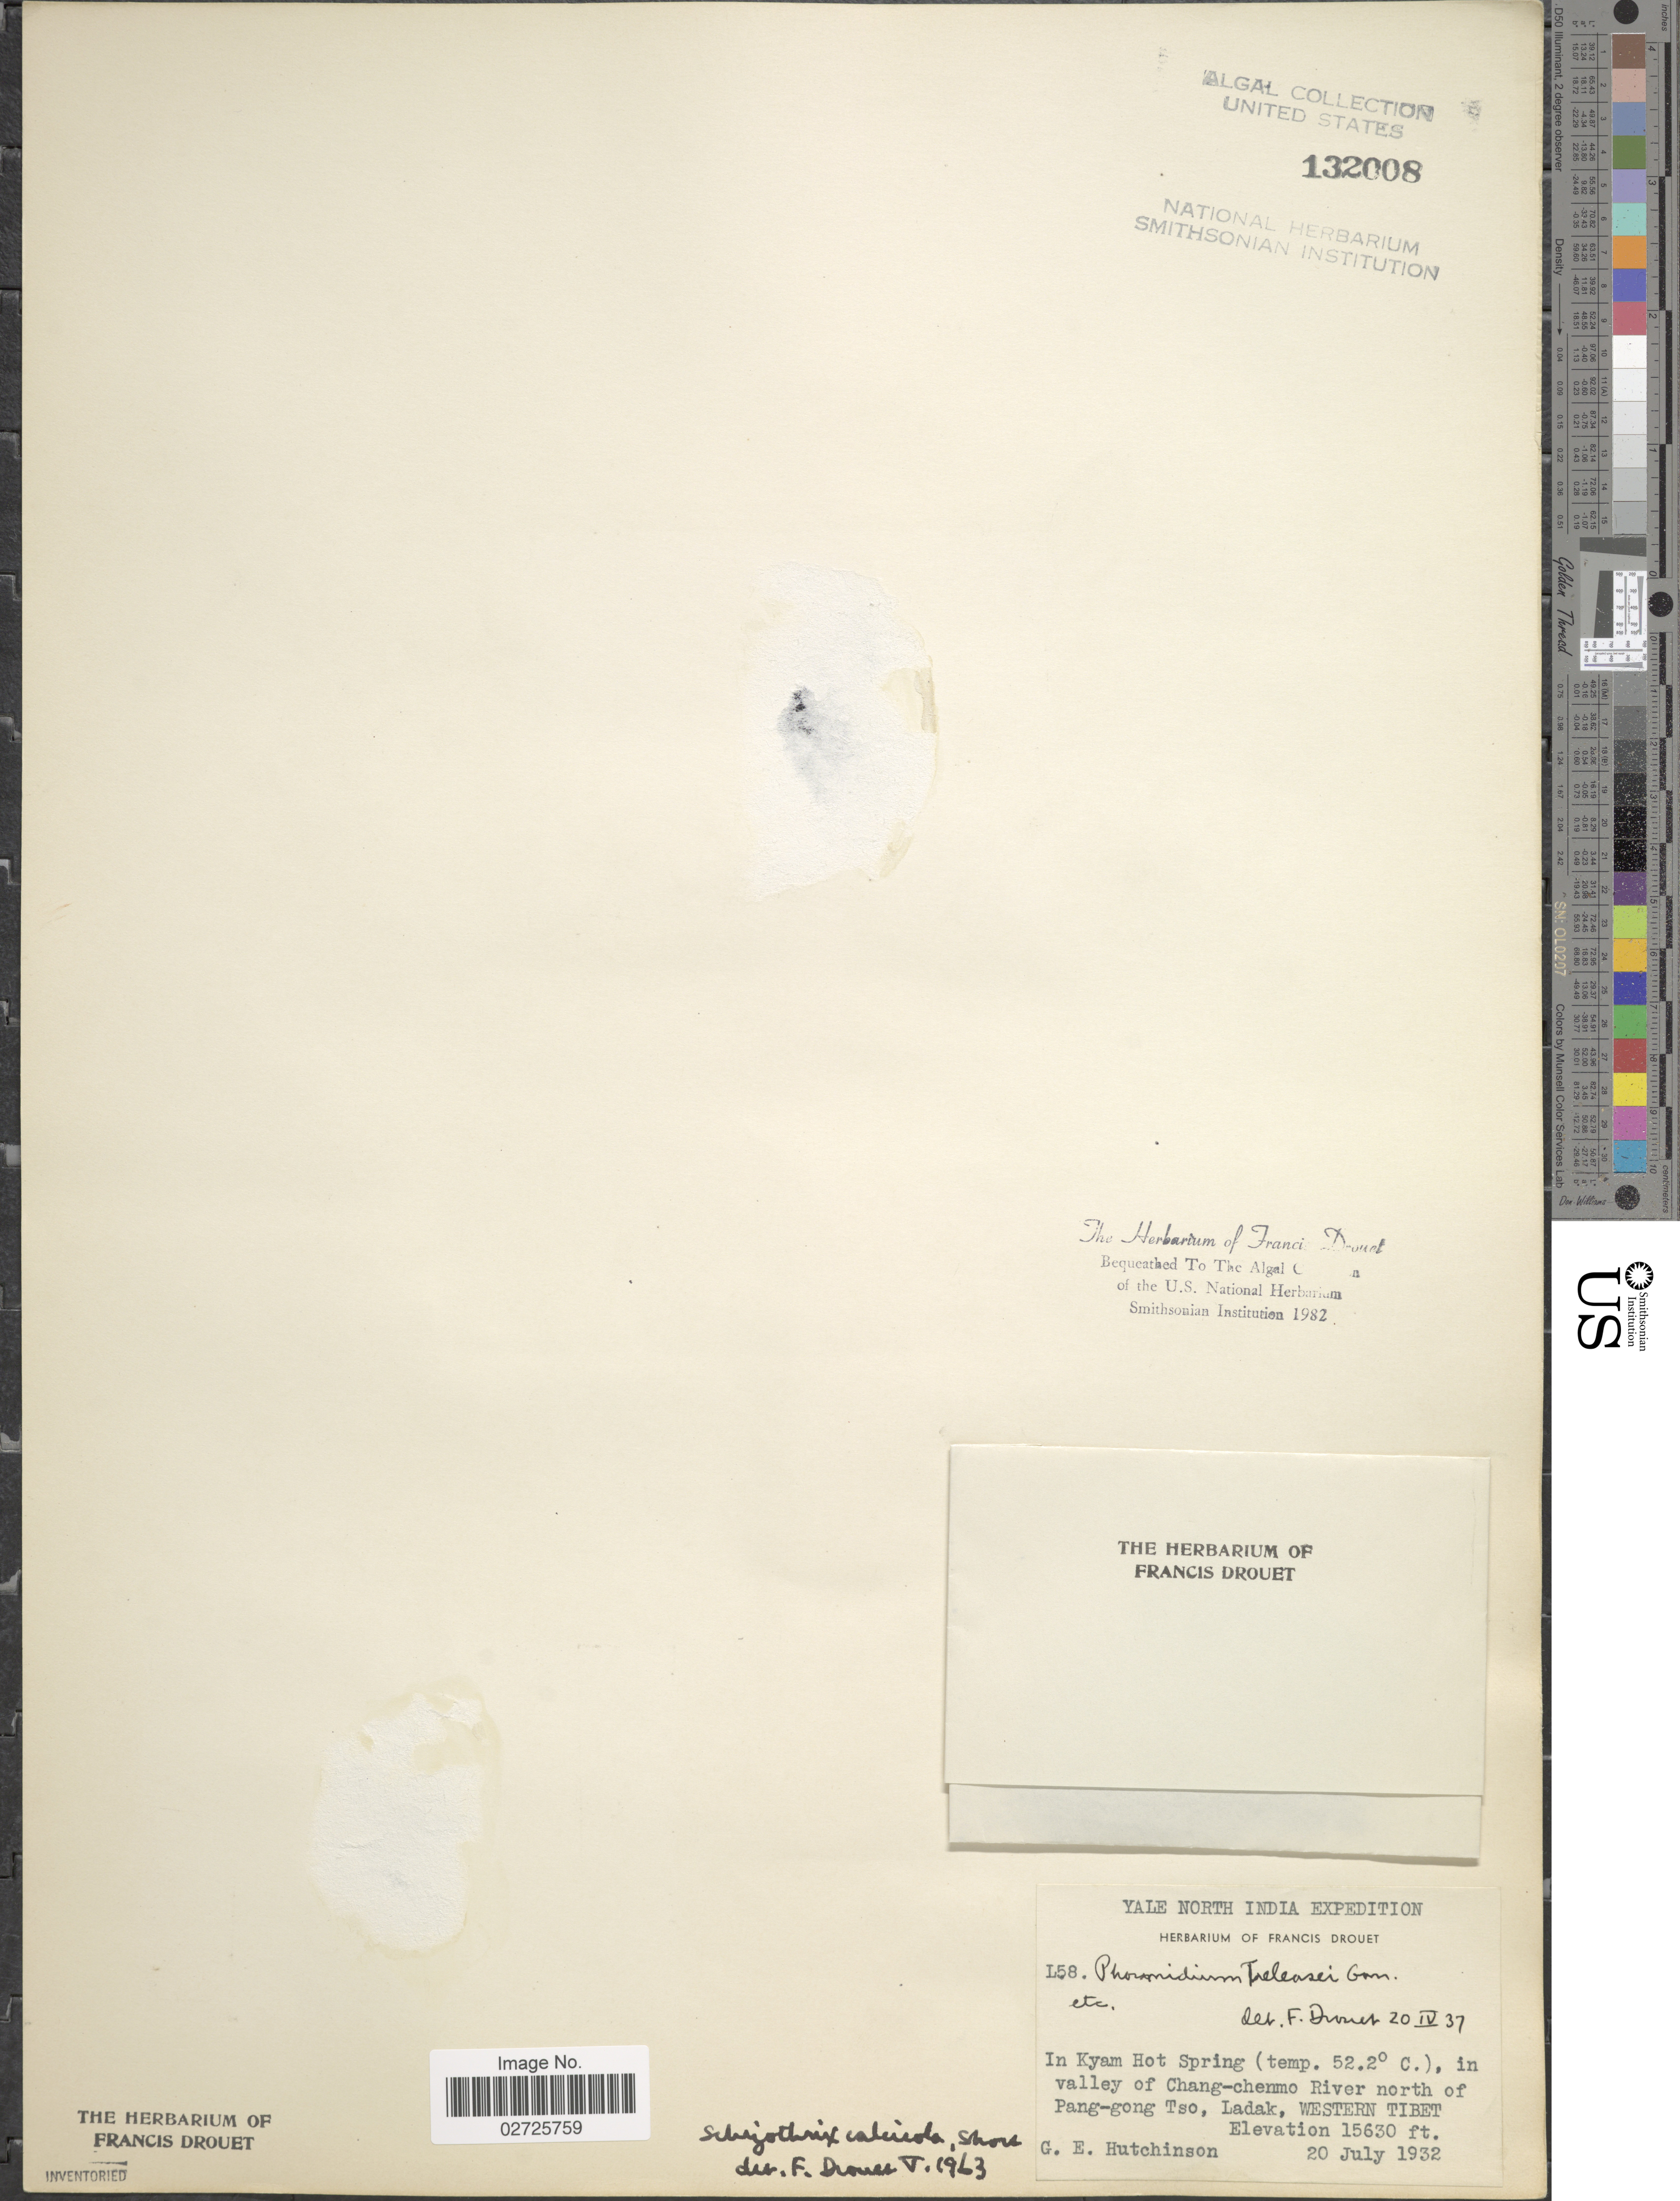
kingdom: Bacteria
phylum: Cyanobacteria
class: Cyanobacteriia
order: Leptolyngbyales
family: Trichocoleusaceae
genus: Schizothrix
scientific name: Schizothrix calcicola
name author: Gomont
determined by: Drouet, F. E.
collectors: G. E. Hutchinson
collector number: L58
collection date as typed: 20 July 1932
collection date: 1932-07-20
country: India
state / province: Ladakh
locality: Kyam Spring, in Chang-chenmo valley north of Pang-gong Tso, Ladak, western Tibet.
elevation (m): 4764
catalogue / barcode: US 132008